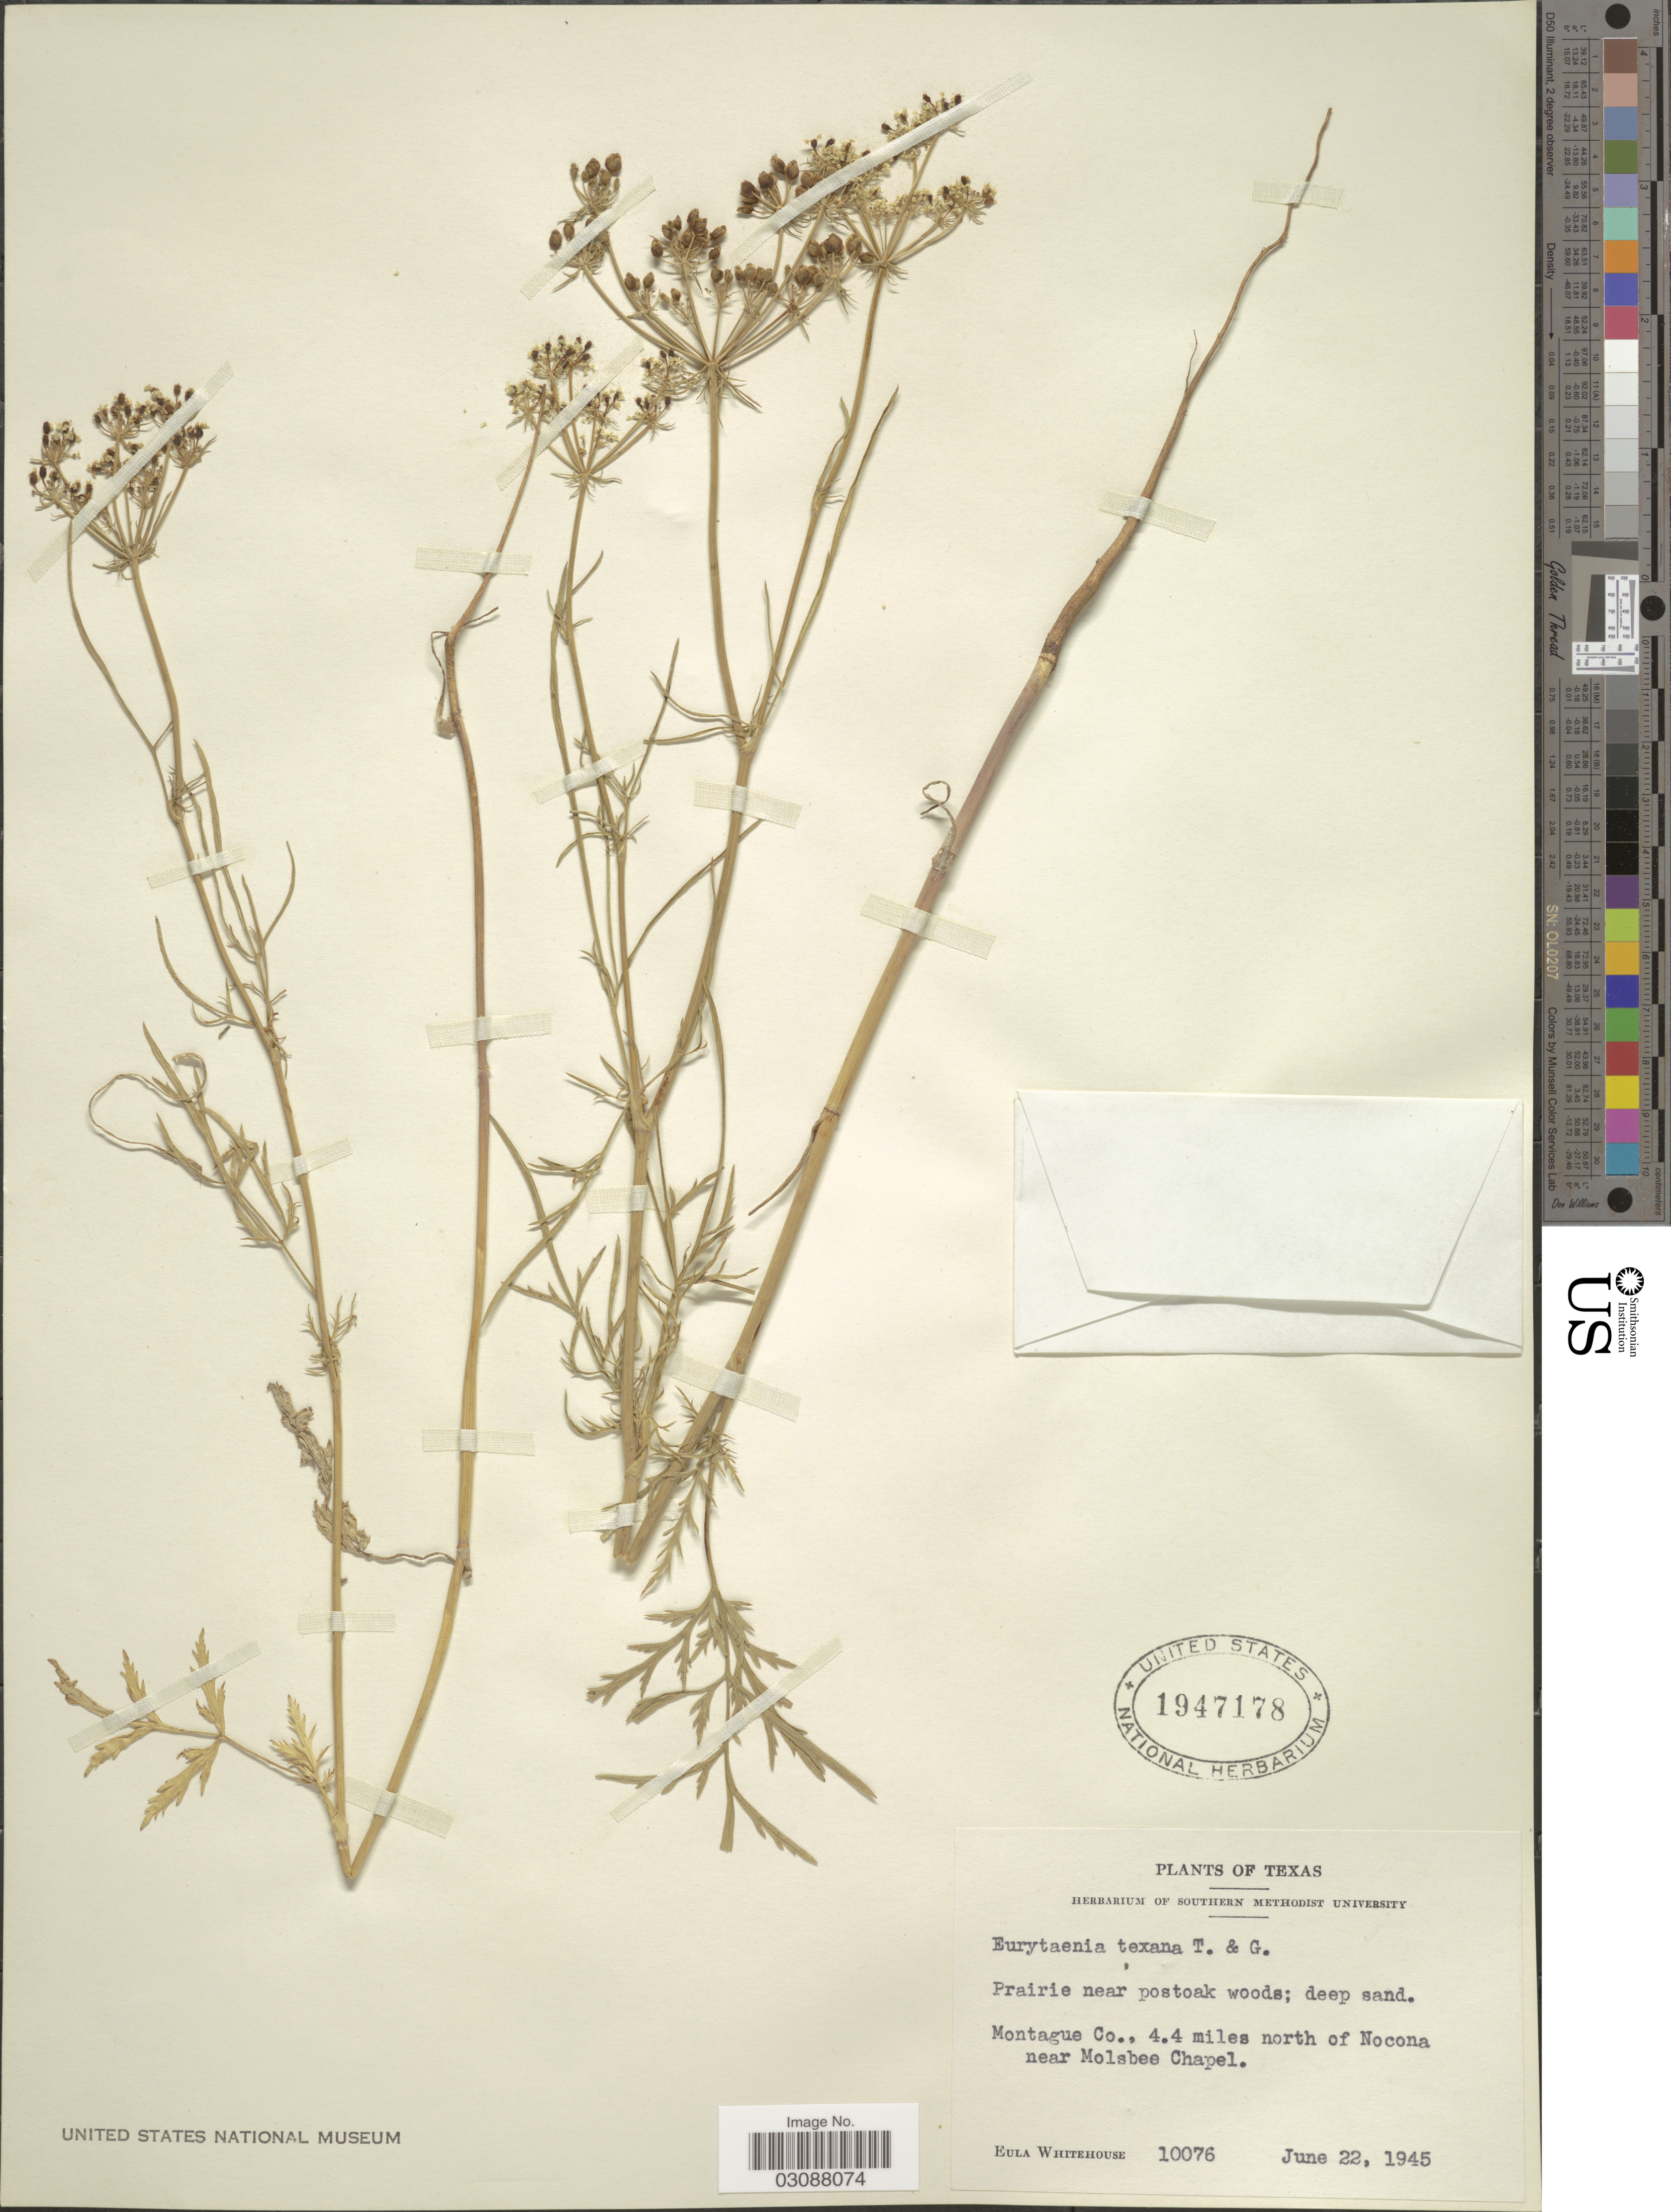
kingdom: Plantae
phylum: Tracheophyta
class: Magnoliopsida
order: Apiales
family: Apiaceae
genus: Eurytaenia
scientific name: Eurytaenia texana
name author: Torr. & A. Gray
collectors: E. Whitehouse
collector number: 10076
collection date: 1945-06-22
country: United States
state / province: Texas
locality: Montague Co., 4.4 miles north of Nocona near Molsbee Chapel.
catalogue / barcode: US 1947178